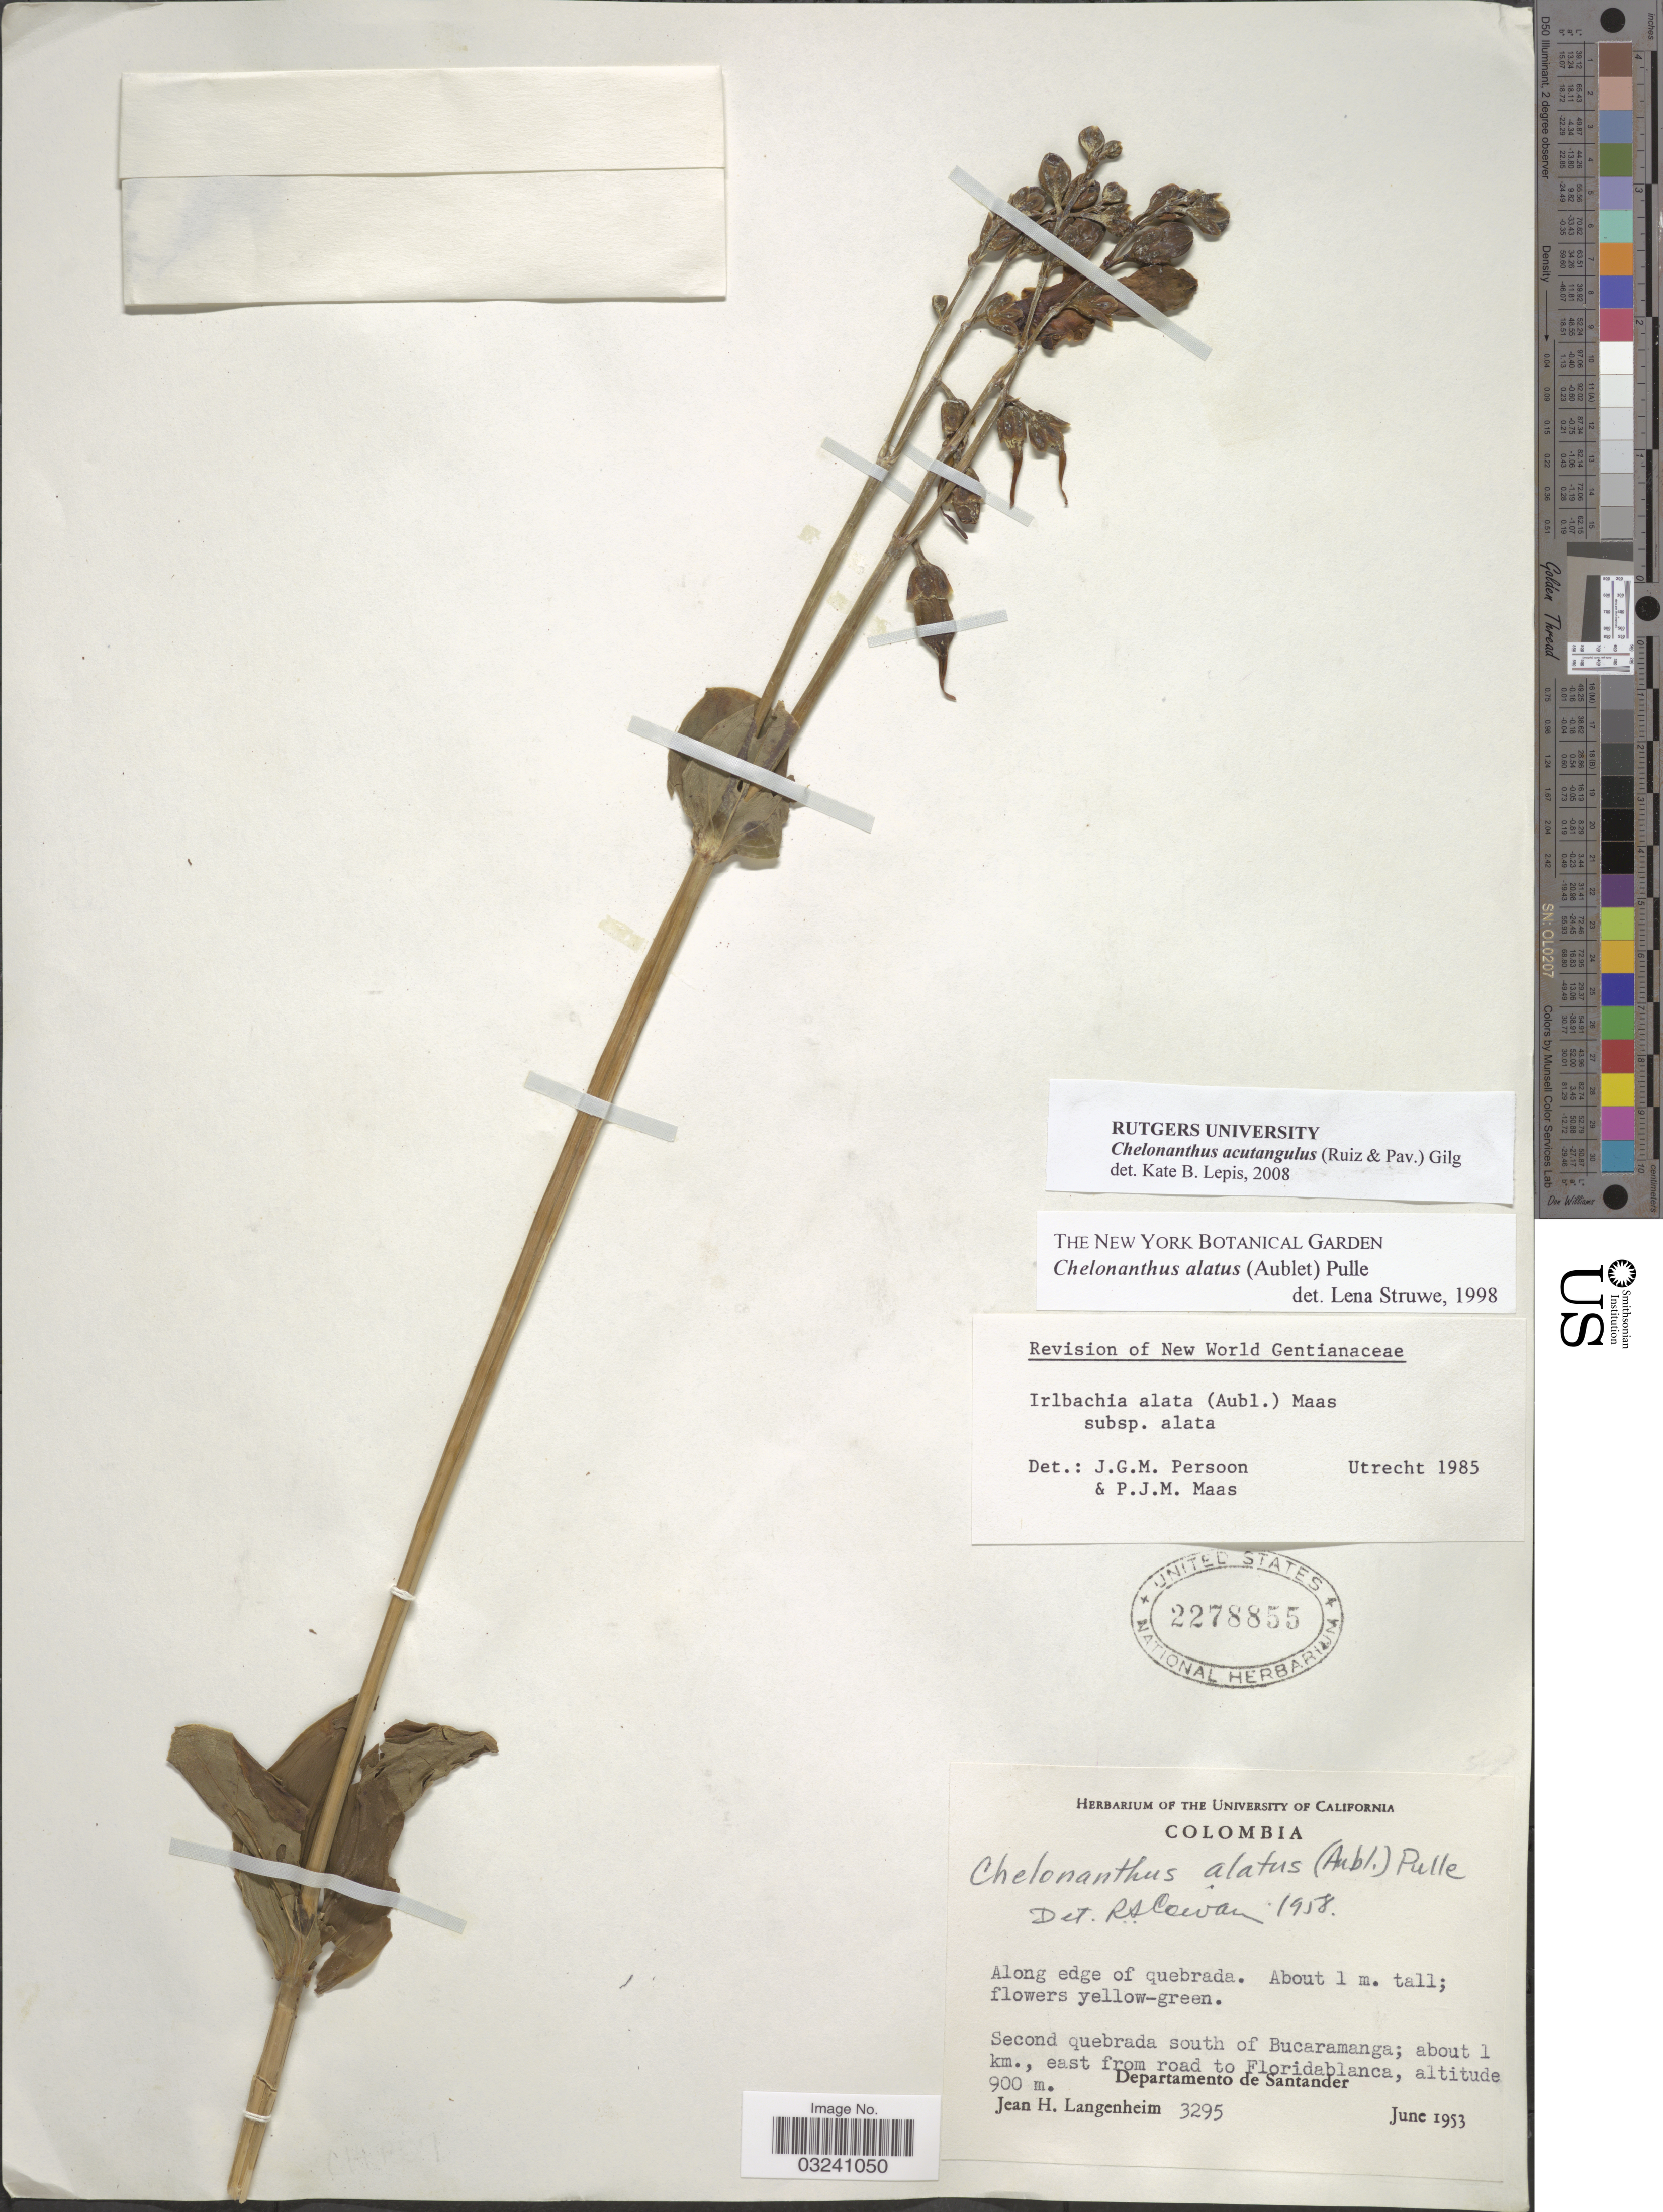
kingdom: Plantae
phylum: Tracheophyta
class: Magnoliopsida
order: Gentianales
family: Gentianaceae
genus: Chelonanthus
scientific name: Chelonanthus acutangulus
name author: (Ruiz & Pav.) Gilg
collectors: J. H. Langenheim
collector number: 3295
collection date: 1953-06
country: Colombia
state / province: Santander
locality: Second quebrada south of Bucaramanga; about 1 km., east from road to Floridablanca. Departamento de Santander.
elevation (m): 900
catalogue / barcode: US 2278855